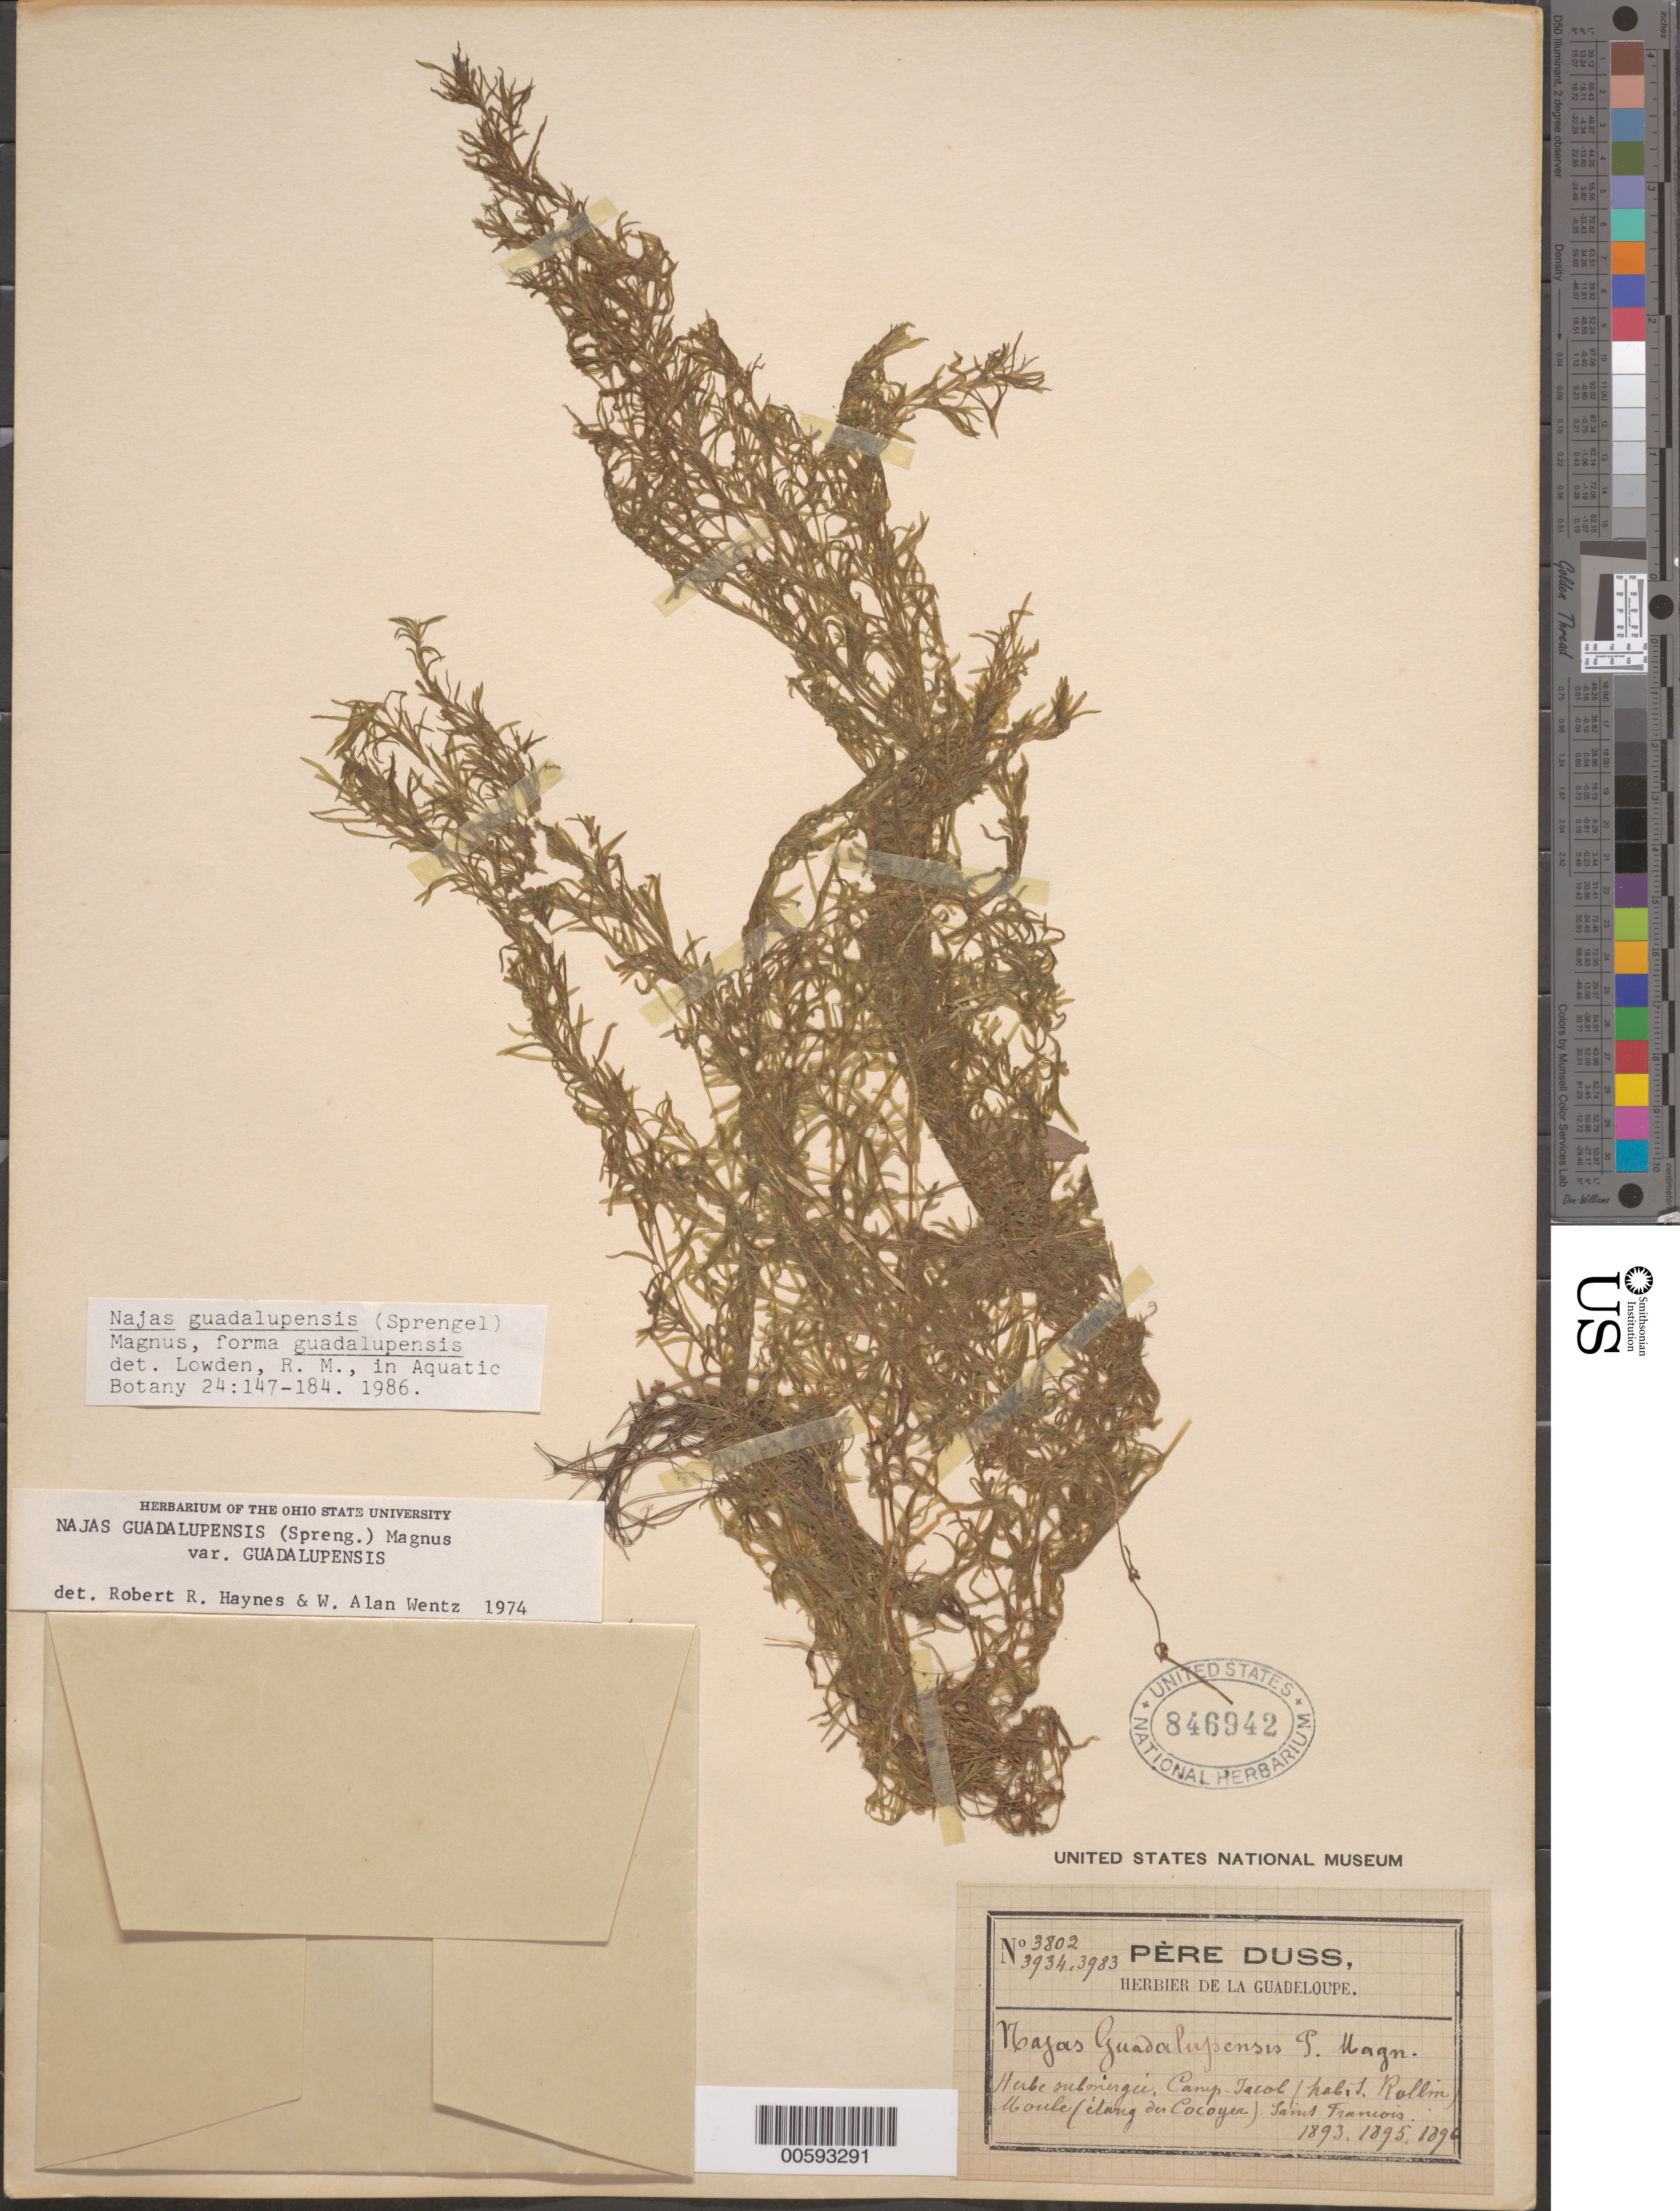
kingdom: Plantae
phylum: Tracheophyta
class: Liliopsida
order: Alismatales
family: Hydrocharitaceae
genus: Najas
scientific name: Najas guadalupensis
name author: (Spreng.) Magnus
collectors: Père Duss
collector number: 3802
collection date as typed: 1893 to -- --- 1896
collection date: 1893/1896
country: Guadeloupe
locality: Camp Jacol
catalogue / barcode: US 846942